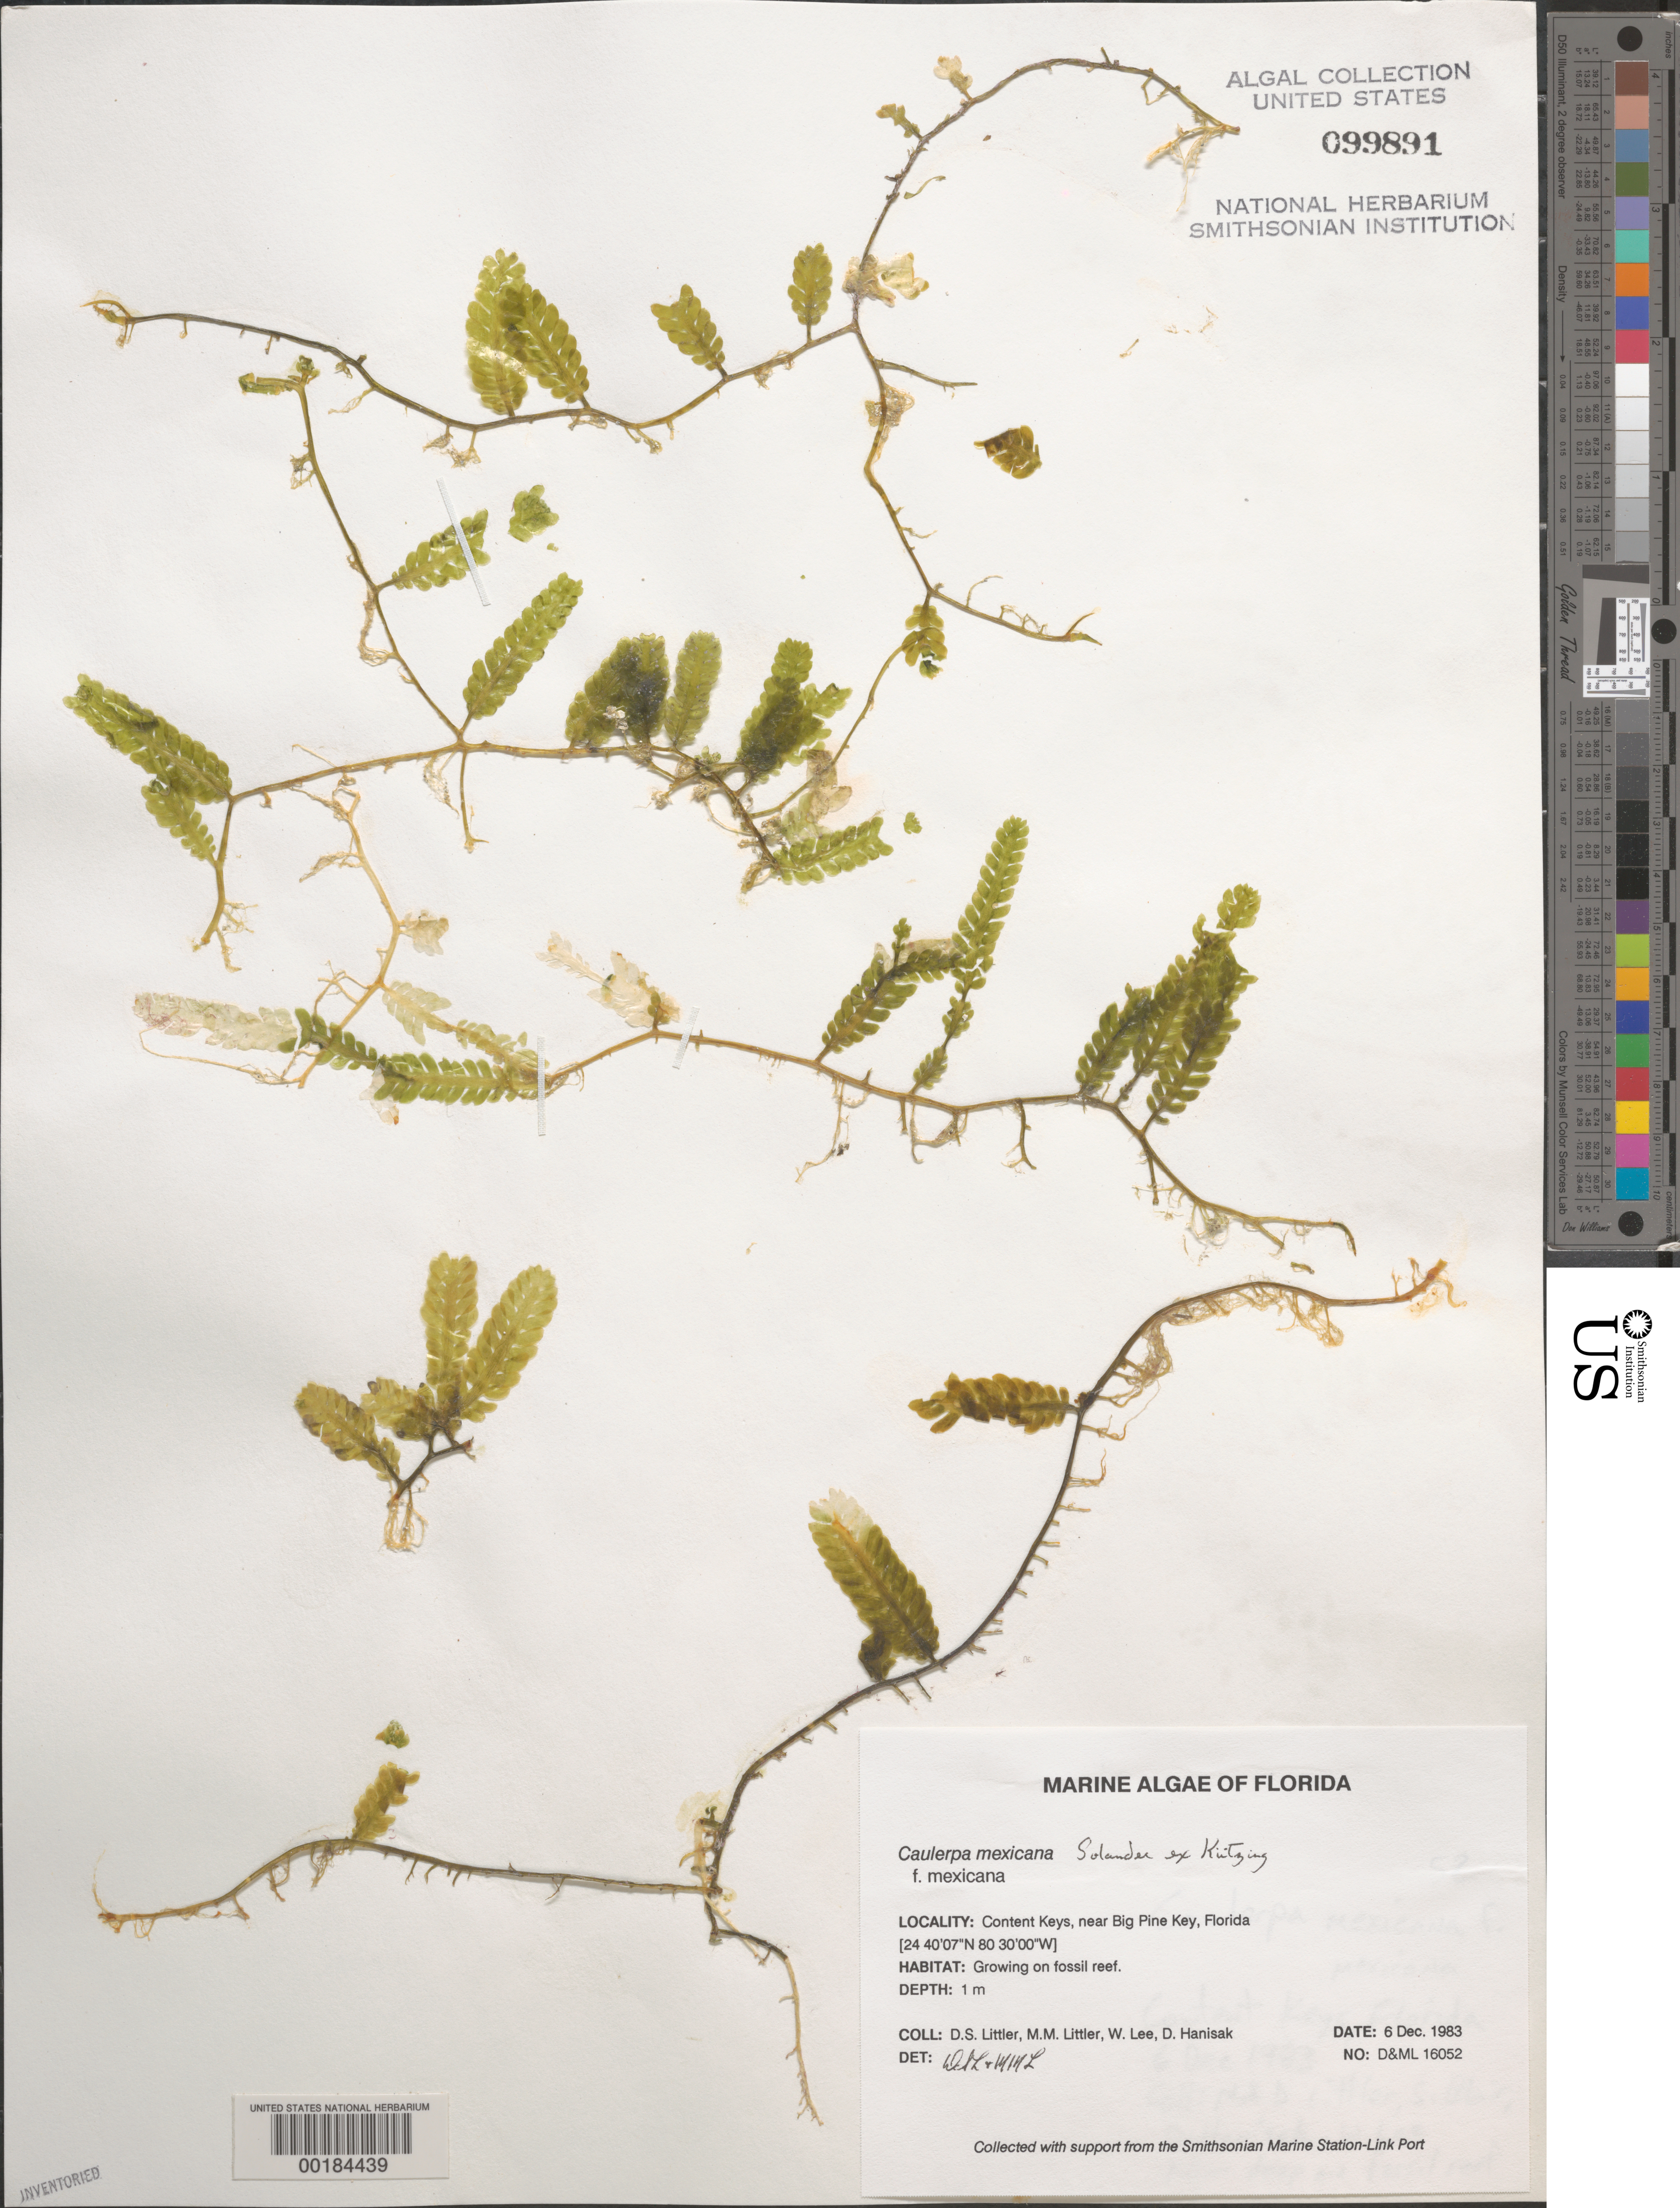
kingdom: Plantae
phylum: Chlorophyta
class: Ulvophyceae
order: Bryopsidales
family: Caulerpaceae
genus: Caulerpa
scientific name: Caulerpa mexicana f. mexicana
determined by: Littler, D. S.; Littler, M. M.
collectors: D. S. Littler, M. M. Littler, W. Lee & S. Hanisak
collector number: D&ML 16052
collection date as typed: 06 Dec 1983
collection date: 1983-12-06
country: United States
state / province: Florida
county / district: Monroe County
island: Content Keys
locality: Near Big Pine Key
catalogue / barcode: US 99891